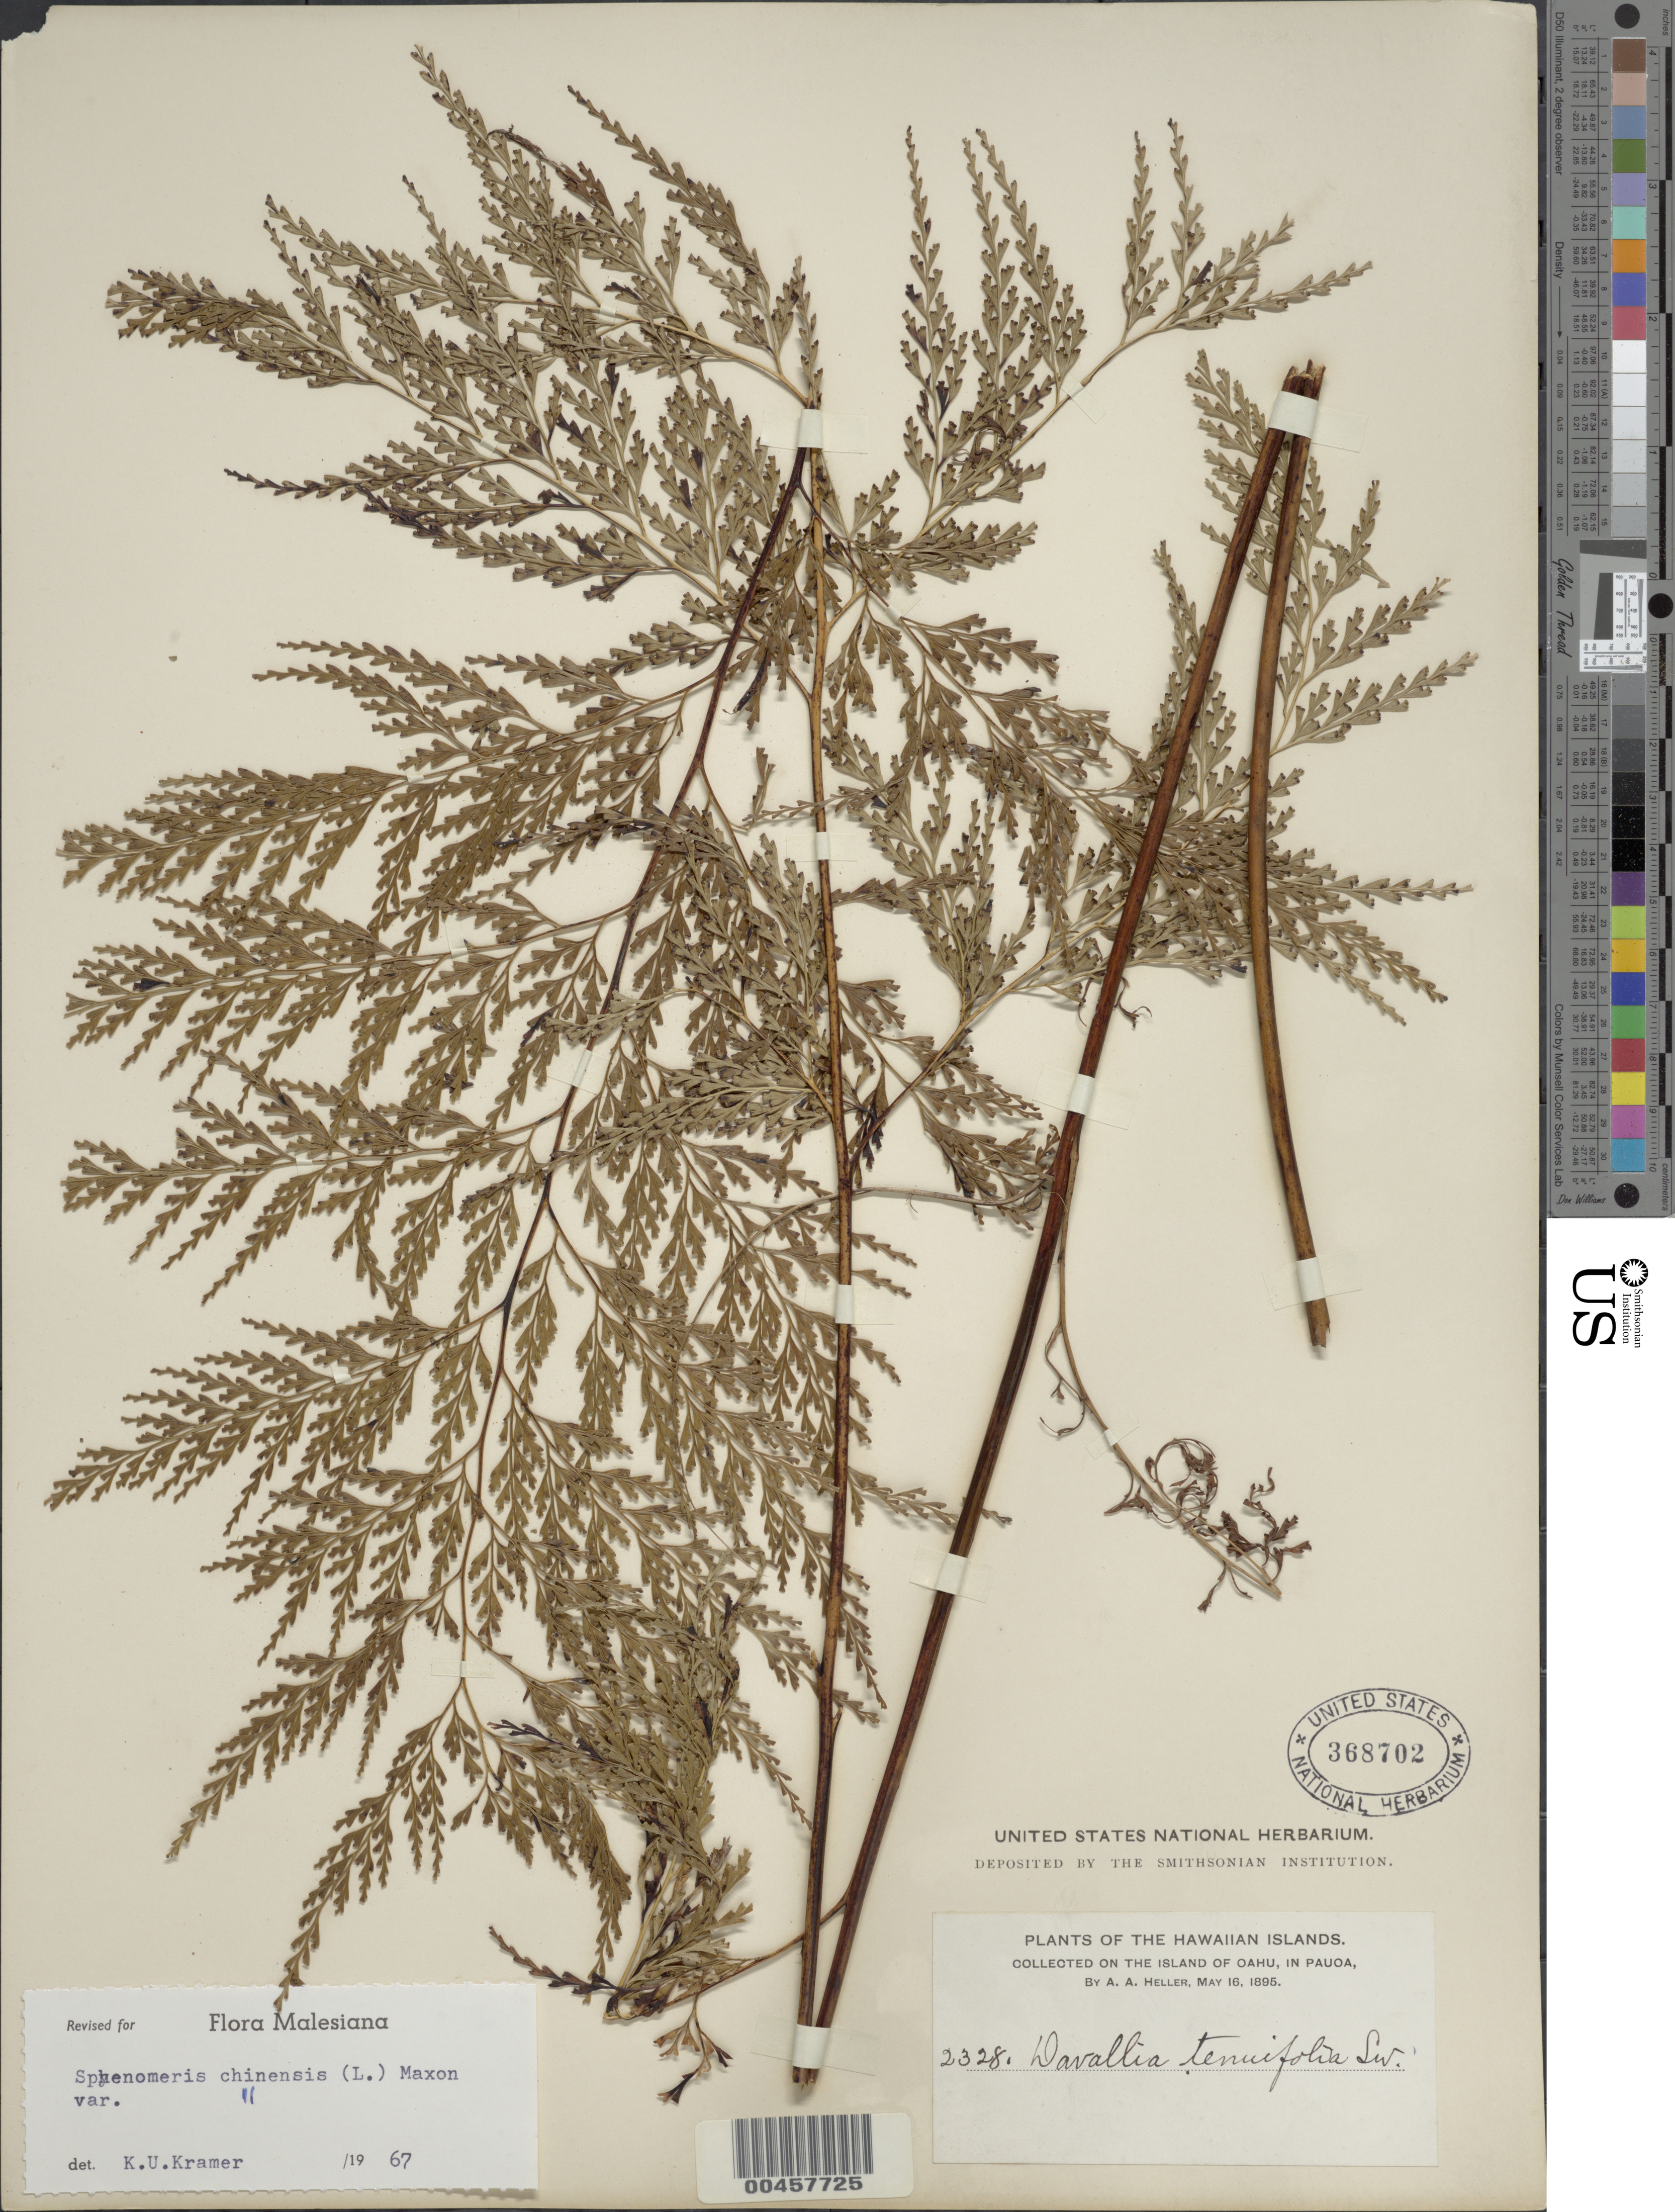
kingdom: Plantae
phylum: Tracheophyta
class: Polypodiopsida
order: Polypodiales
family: Lindsaeaceae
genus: Sphenomeris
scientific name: Sphenomeris chinensis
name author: (L.) Maxon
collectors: A. A. Heller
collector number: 2328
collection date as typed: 16 May 1895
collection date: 1895-05-16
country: United States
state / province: Hawaii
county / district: Honolulu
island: Oahu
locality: on the island of Oahu, in Pauoa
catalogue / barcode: US 368702